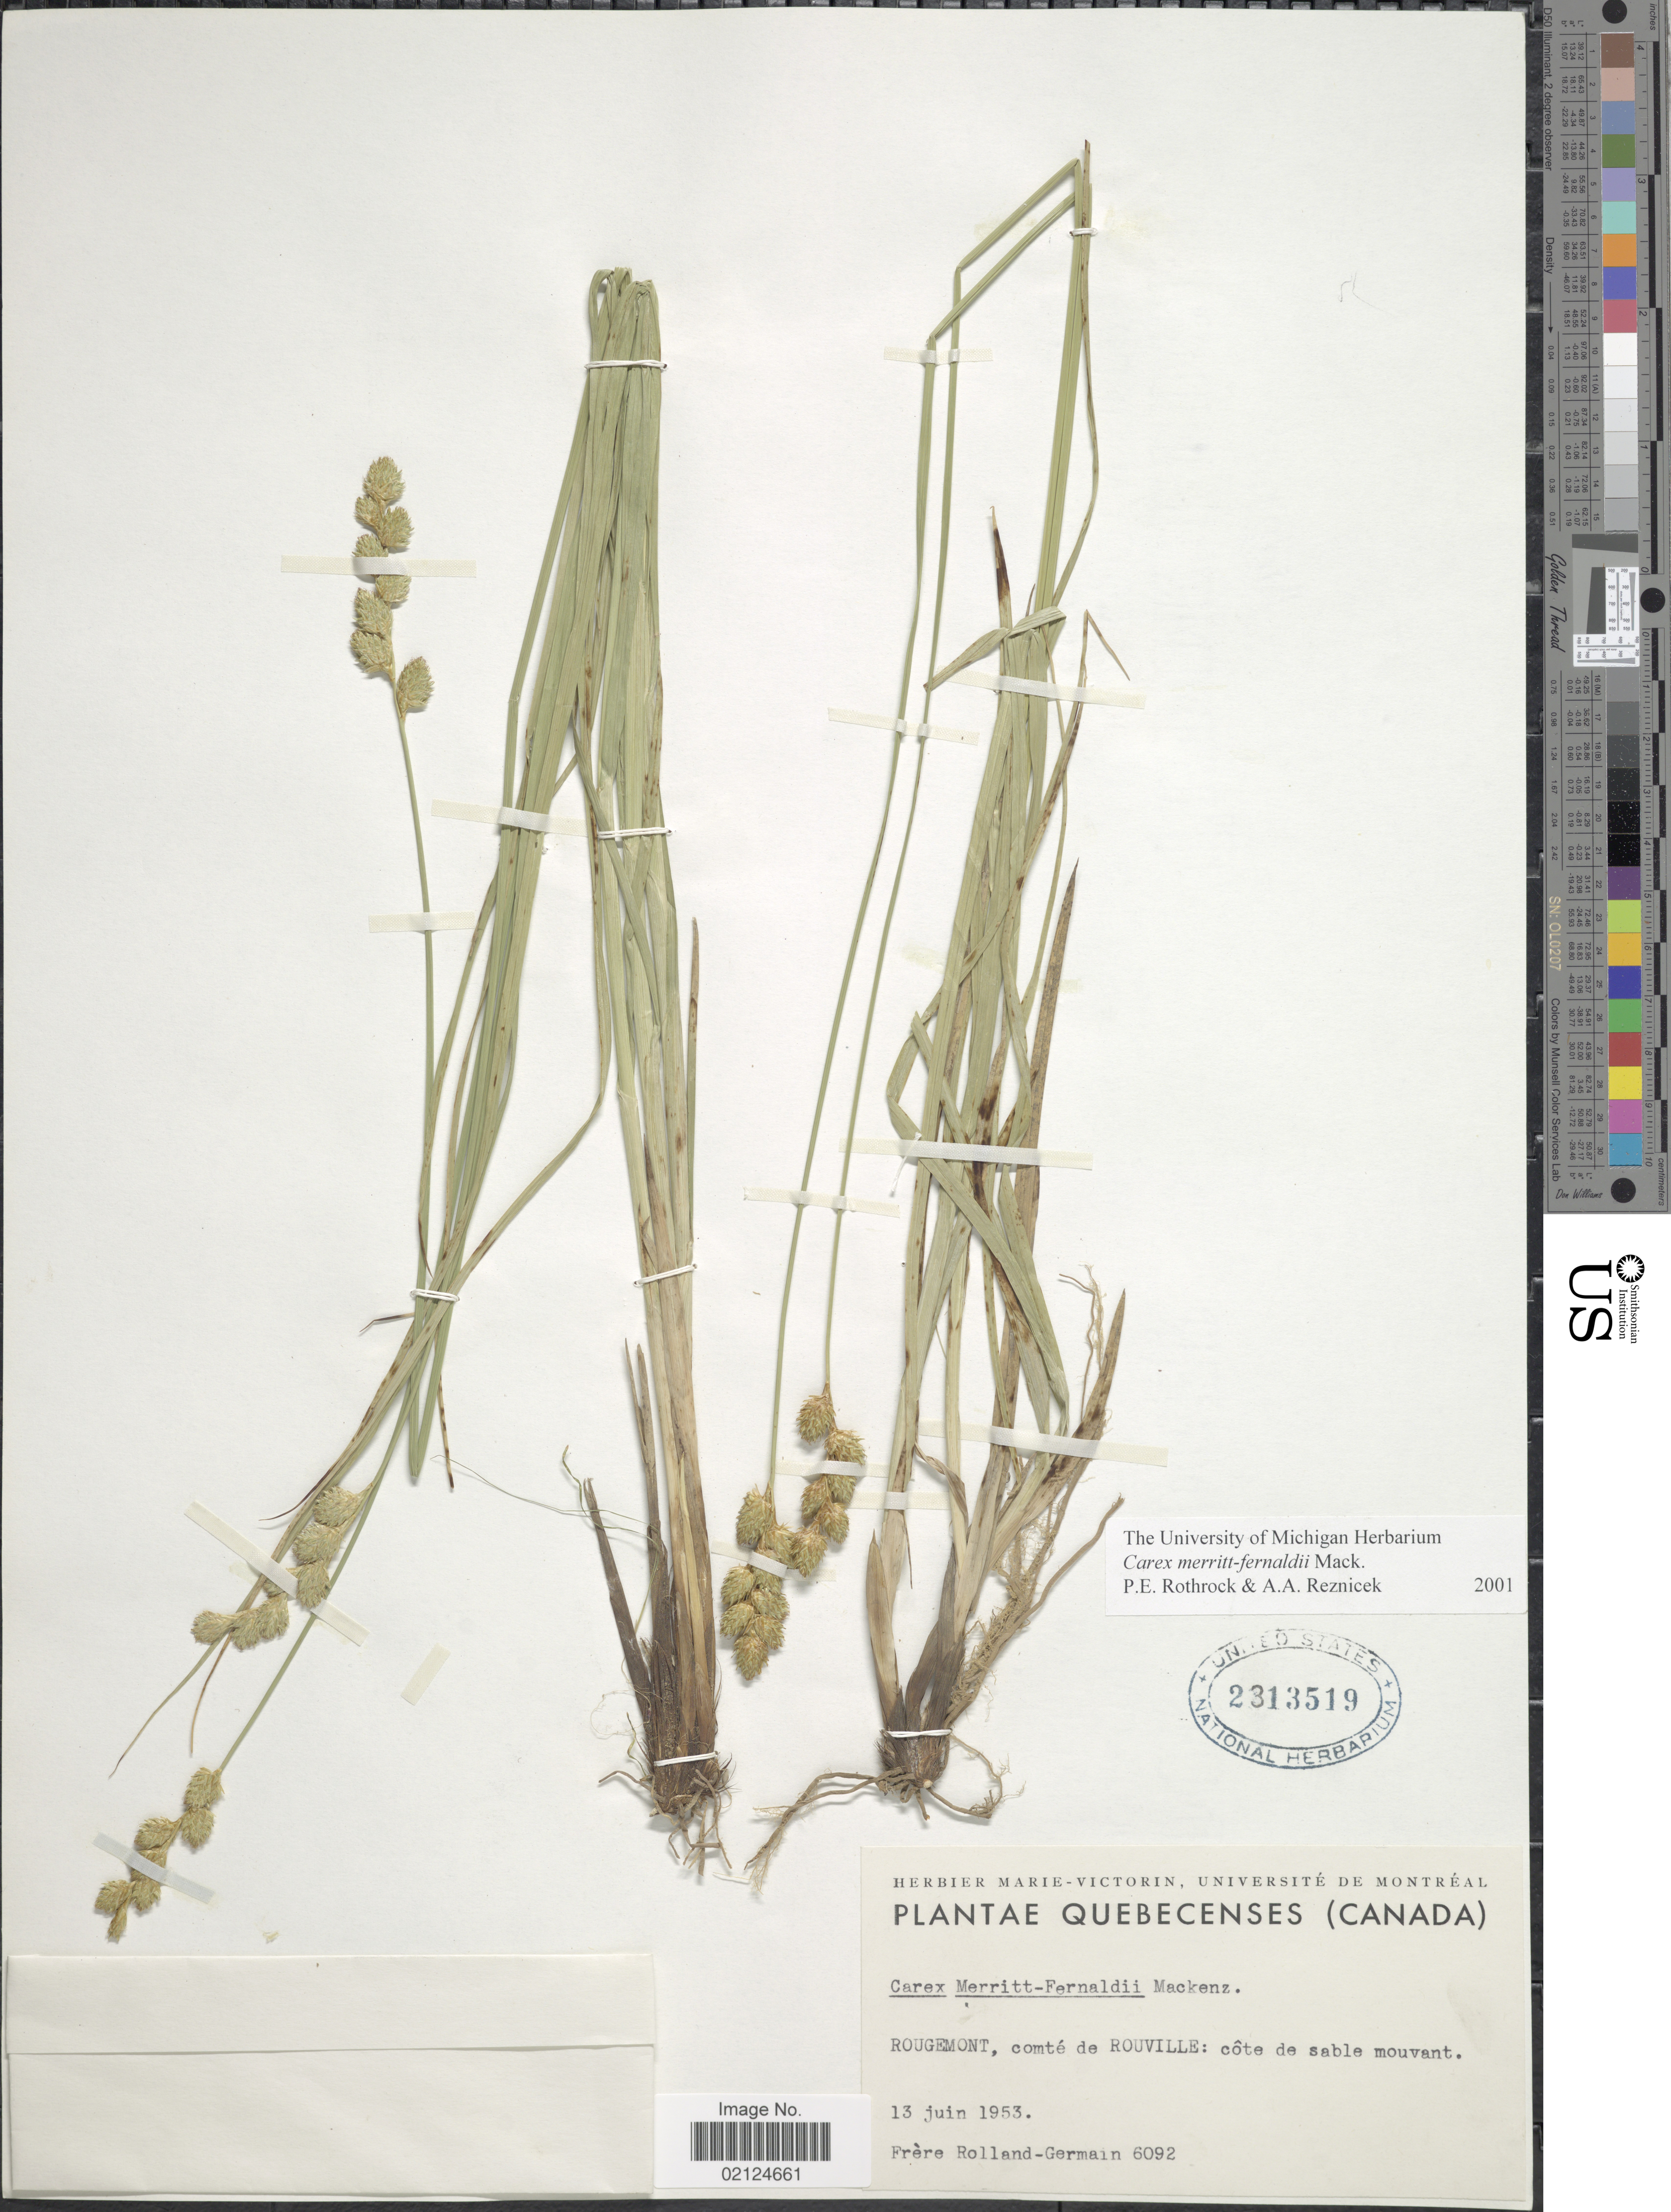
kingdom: Plantae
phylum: Tracheophyta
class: Liliopsida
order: Poales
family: Cyperaceae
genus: Carex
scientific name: Carex merritt-fernaldii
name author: Mack.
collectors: Rolland-Germain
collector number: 6092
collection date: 1953-06-13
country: Canada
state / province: Quebec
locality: Rougemont, comte de Rouville: cote de sable mouvant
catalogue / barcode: US 2313519